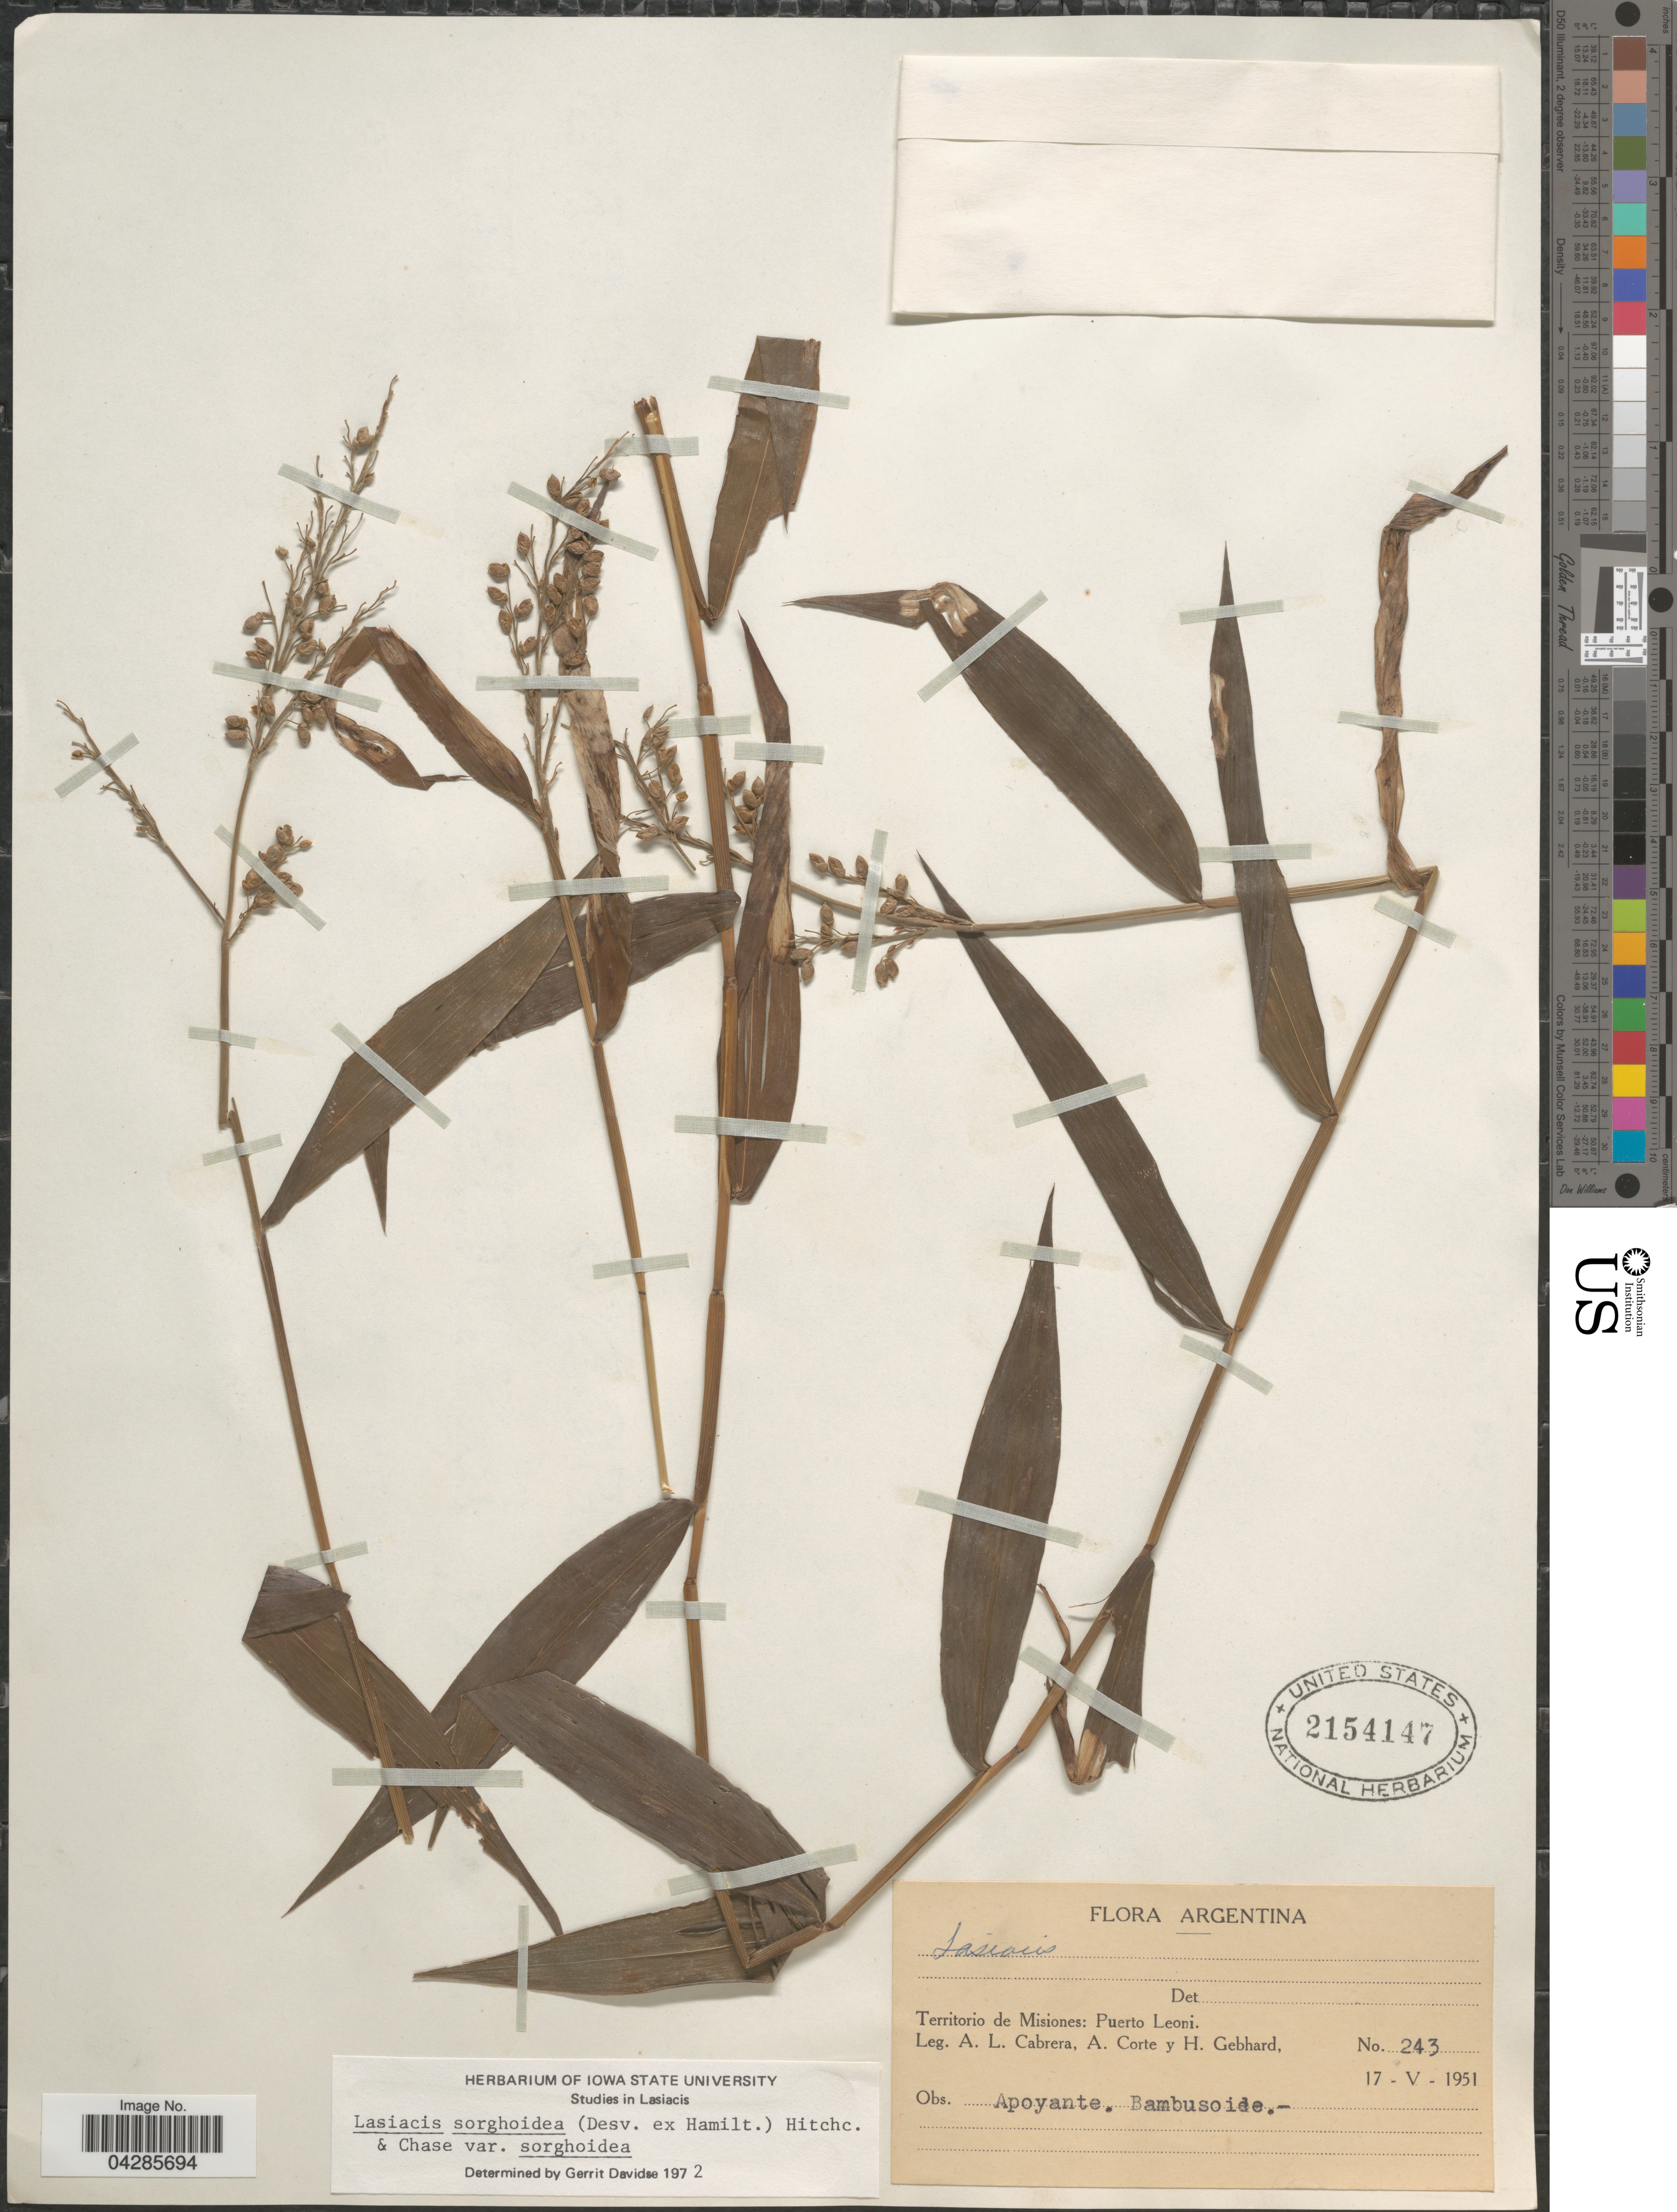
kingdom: Plantae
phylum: Tracheophyta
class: Liliopsida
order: Poales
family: Poaceae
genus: Lasiacis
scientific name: Lasiacis sorghoidea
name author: (Desv. ex Ham.) Hitchc. & Chase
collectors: A. L. Cabrera, A. Corte & H. Gebhard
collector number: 243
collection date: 1951-05-17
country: Argentina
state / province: Misiones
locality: Puerto Leoni.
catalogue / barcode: US 2154147